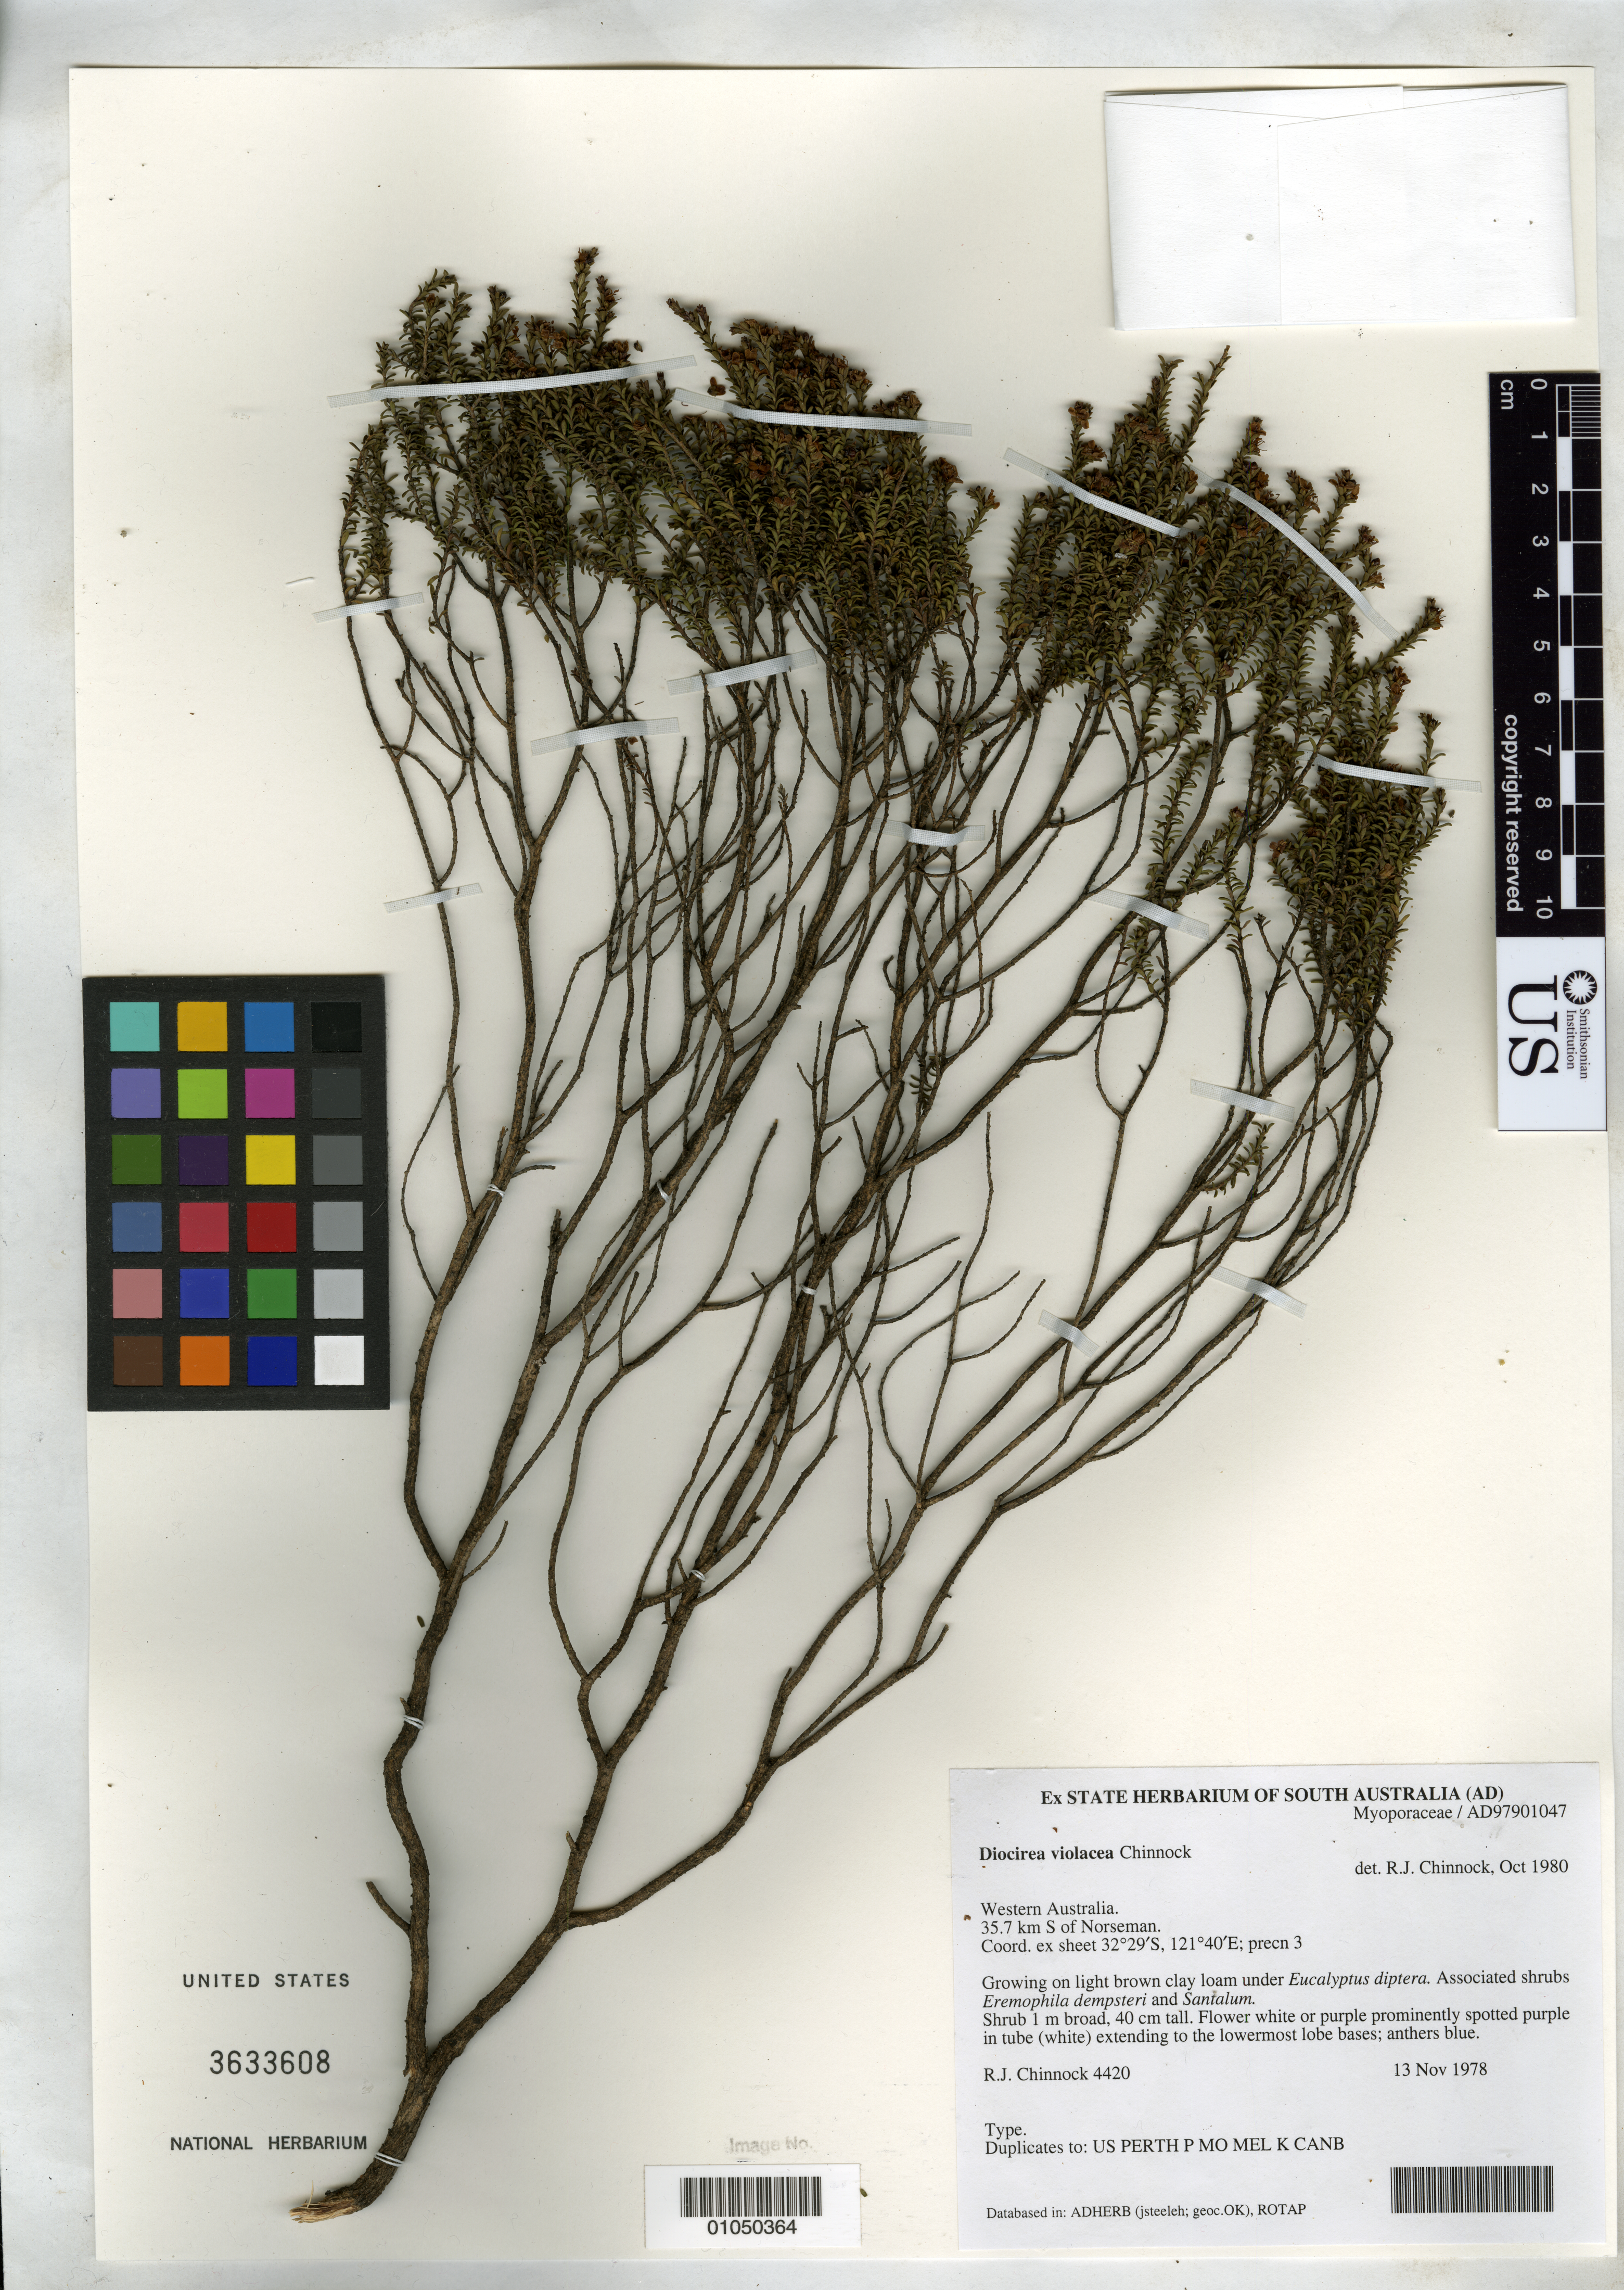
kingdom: Plantae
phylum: Tracheophyta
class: Magnoliopsida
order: Lamiales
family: Scrophulariaceae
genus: Diocirea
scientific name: Diocirea violacea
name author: Chinnock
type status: Isotype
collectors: R. J. Chinnock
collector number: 4420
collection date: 1978-11-13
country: Australia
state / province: Western Australia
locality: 35.7 km S of Norseman.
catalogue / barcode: US 3633608